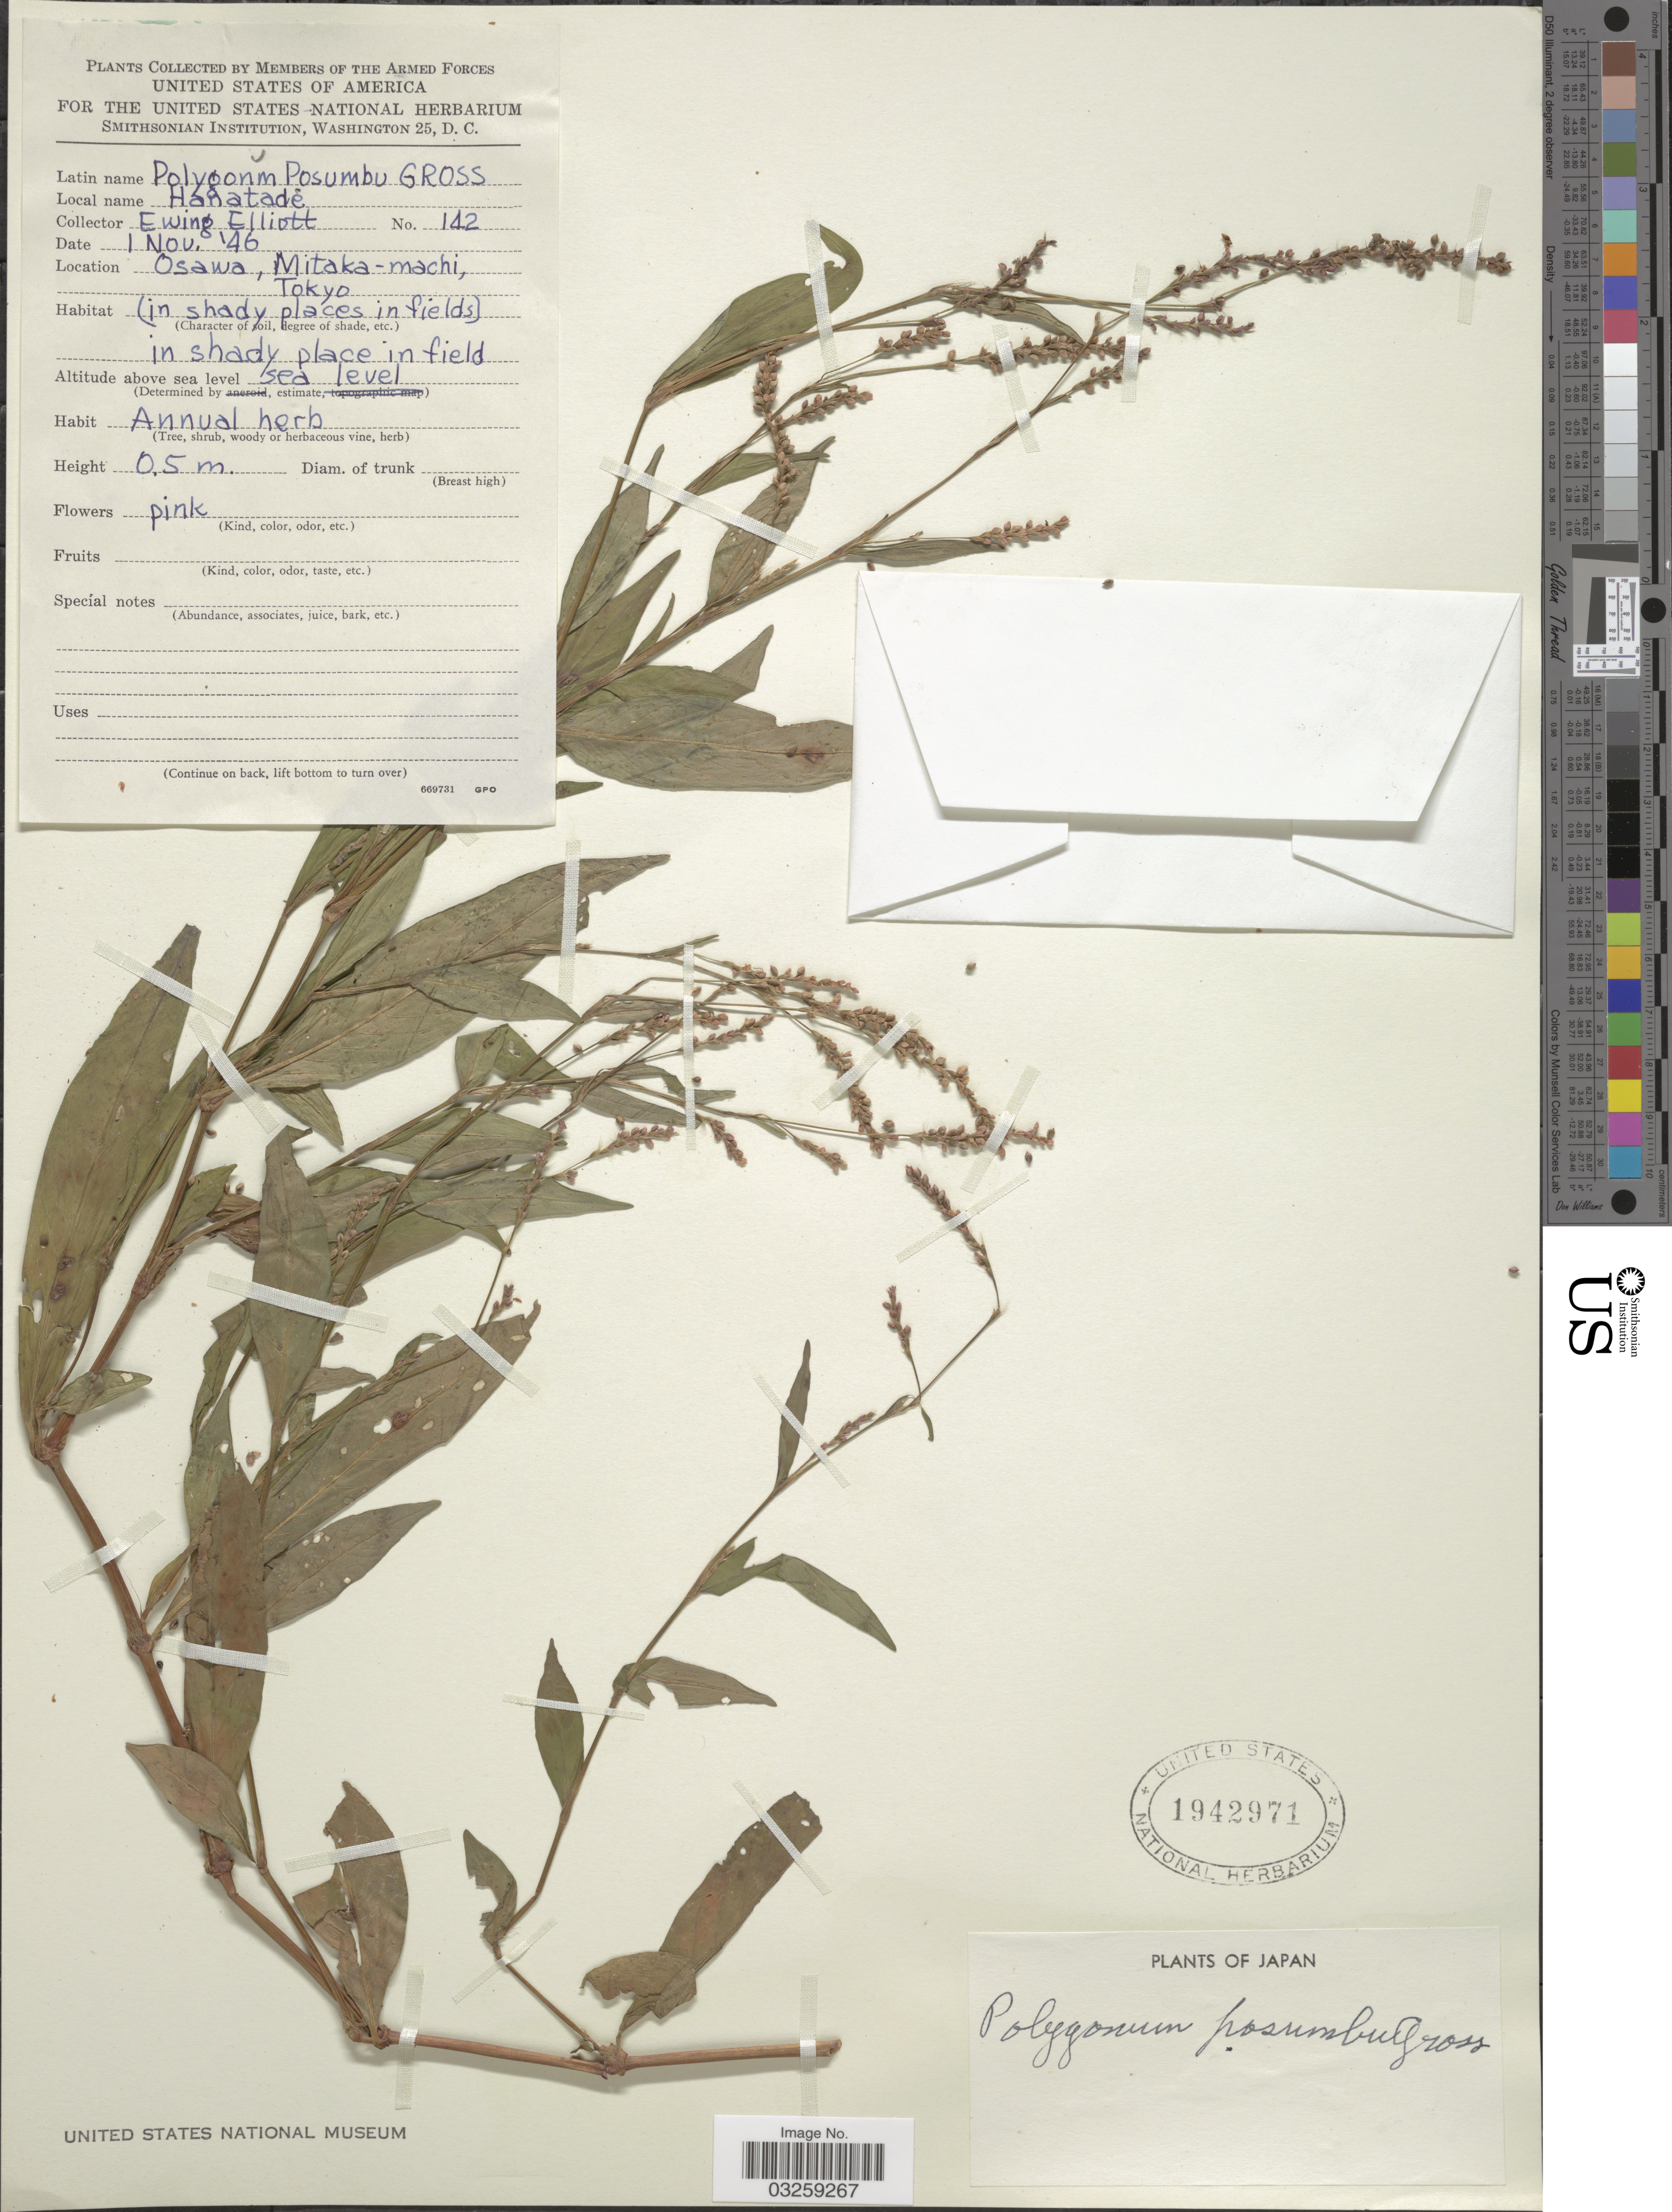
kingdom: Plantae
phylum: Tracheophyta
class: Magnoliopsida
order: Caryophyllales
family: Polygonaceae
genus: Polygonum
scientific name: Polygonum posumbu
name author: Buch.-Ham. ex D. Don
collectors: E. Elliott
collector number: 142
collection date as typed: Transcribed d/m/y: 1/11/46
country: Japan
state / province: Tokyo, Federal City of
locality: Osawa, Mitaka-machi, Tokyo.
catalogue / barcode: US 1942971